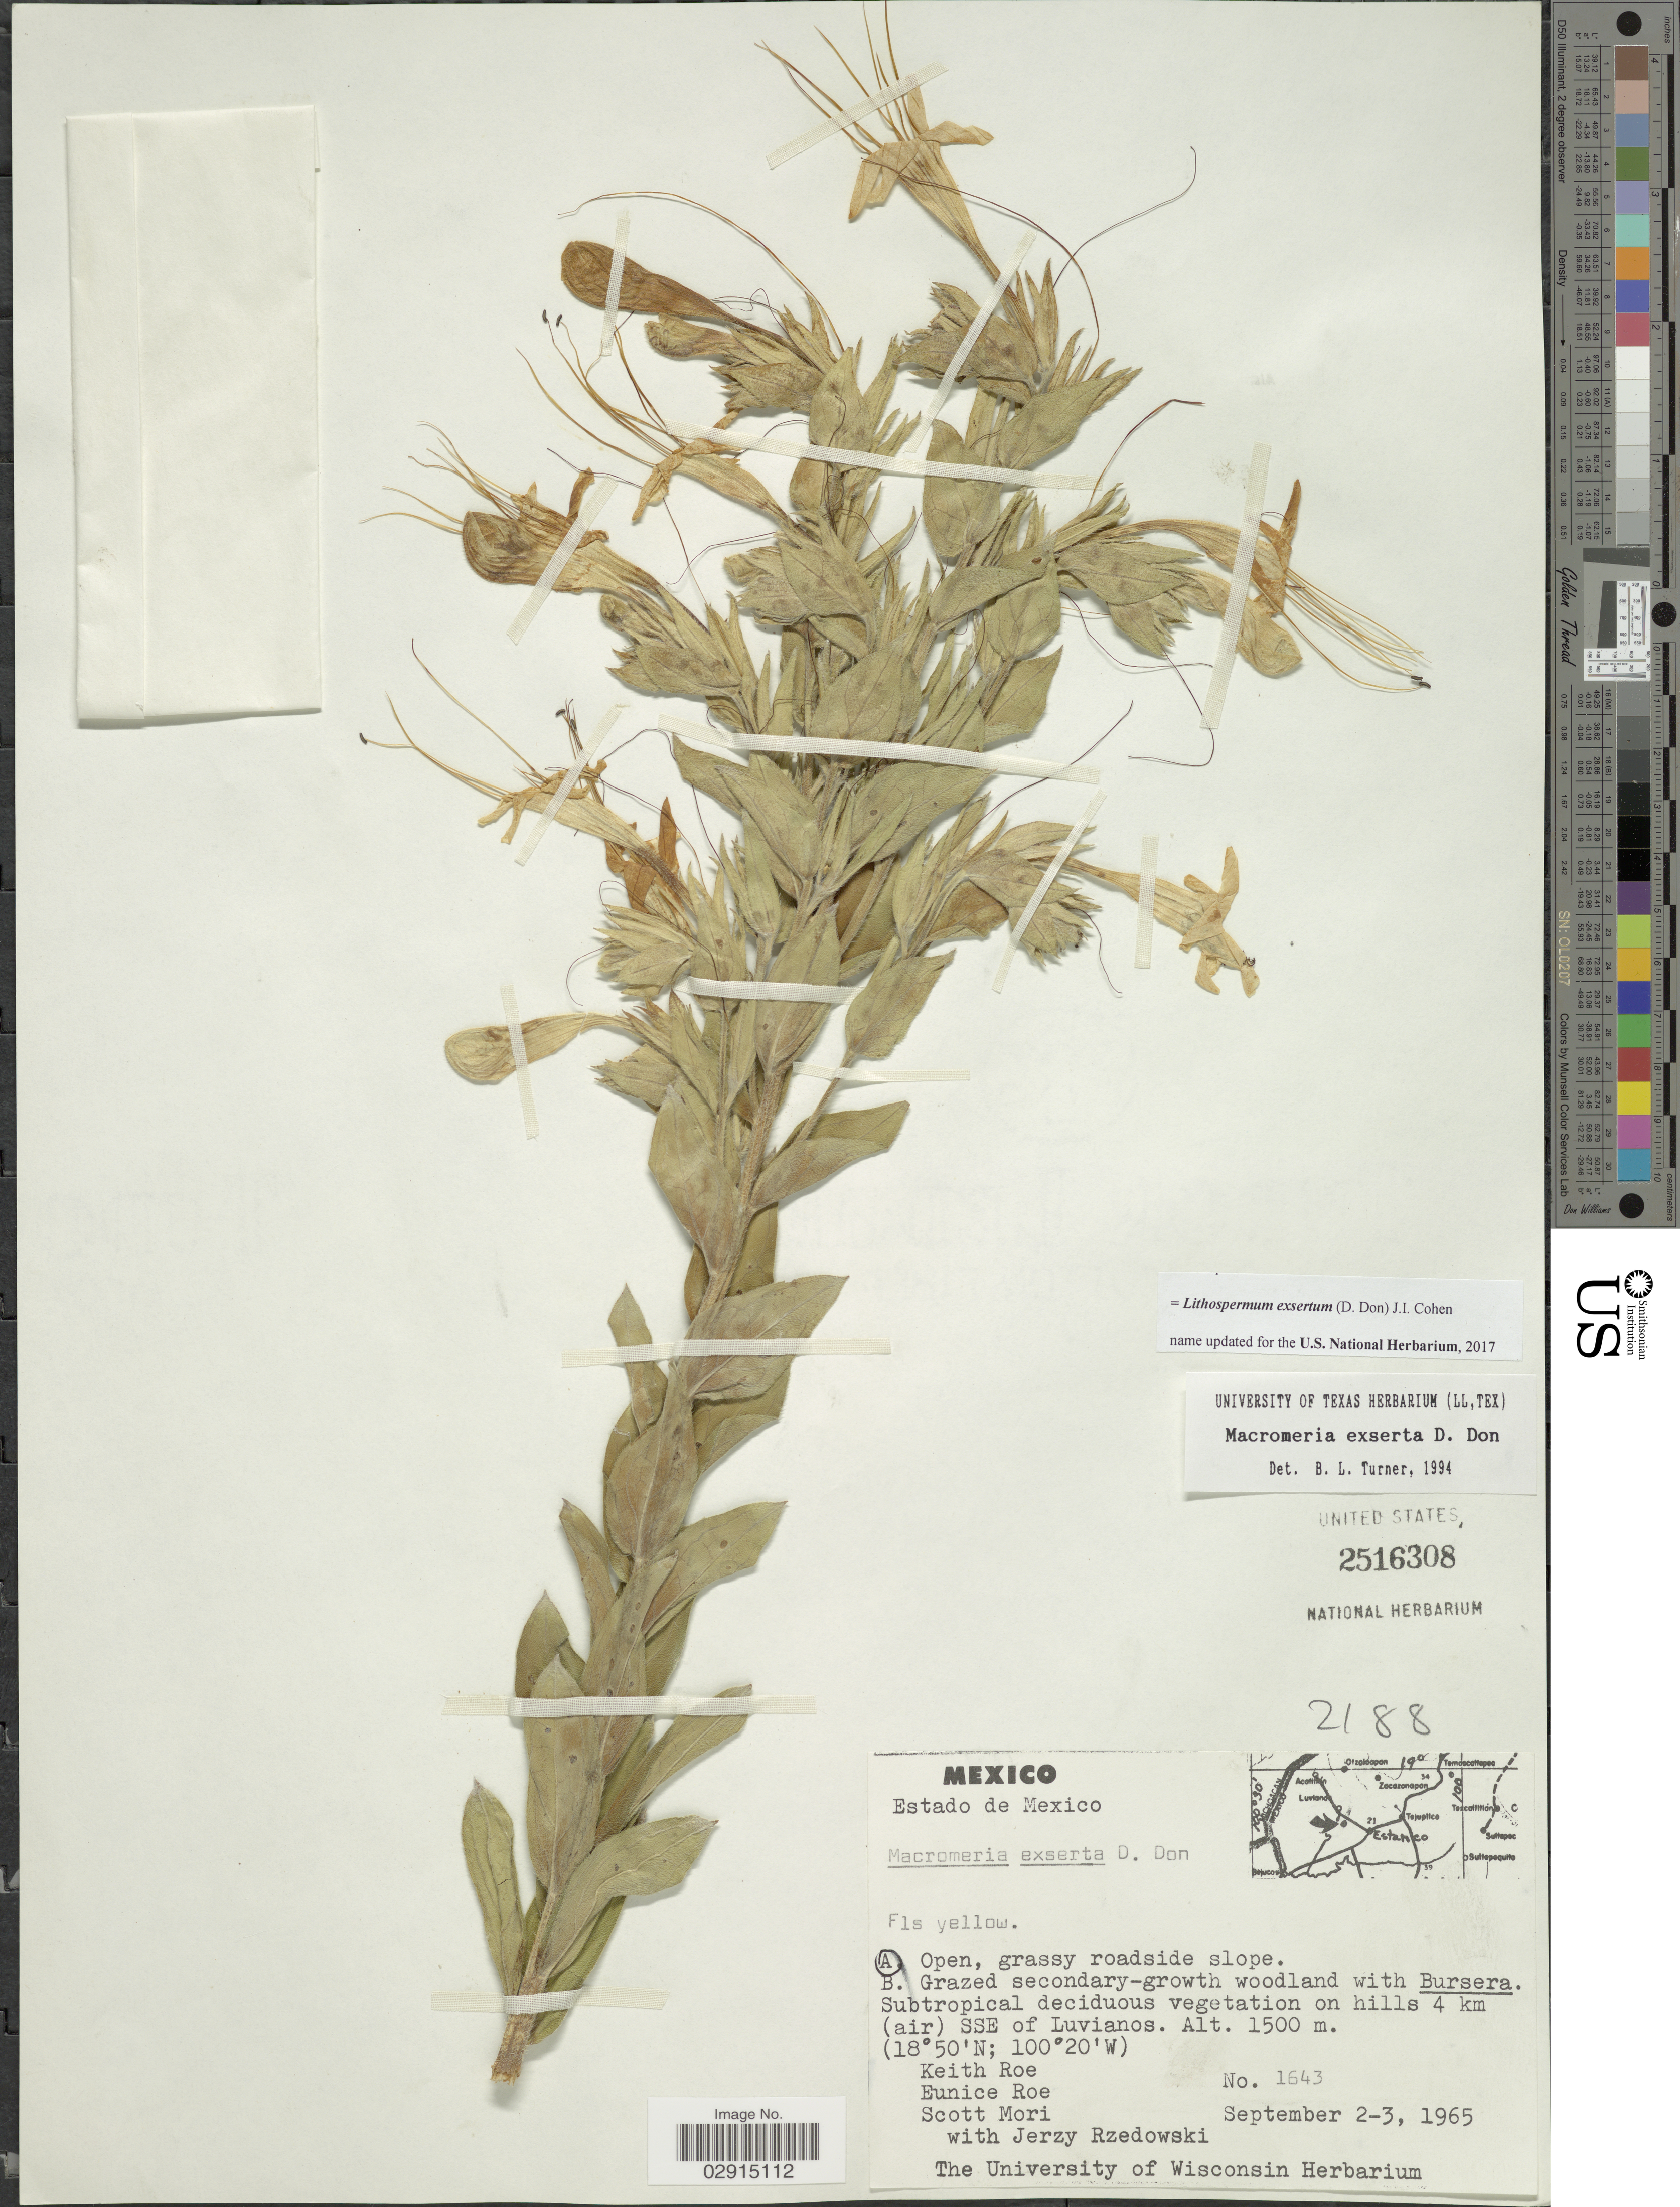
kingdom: Plantae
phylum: Tracheophyta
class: Magnoliopsida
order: Boraginales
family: Boraginaceae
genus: Lithospermum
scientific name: Lithospermum exsertum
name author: (D. Don) Cohen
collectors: K. E. Roe, E. Roe, S. Mori & J. Rzedowski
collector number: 1643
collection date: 1965-09-02/1965-09-03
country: Mexico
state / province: México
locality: Estado do Mexico. On hills 4 km (air) SSE of Luvianos.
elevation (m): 1500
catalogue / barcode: US 2516308